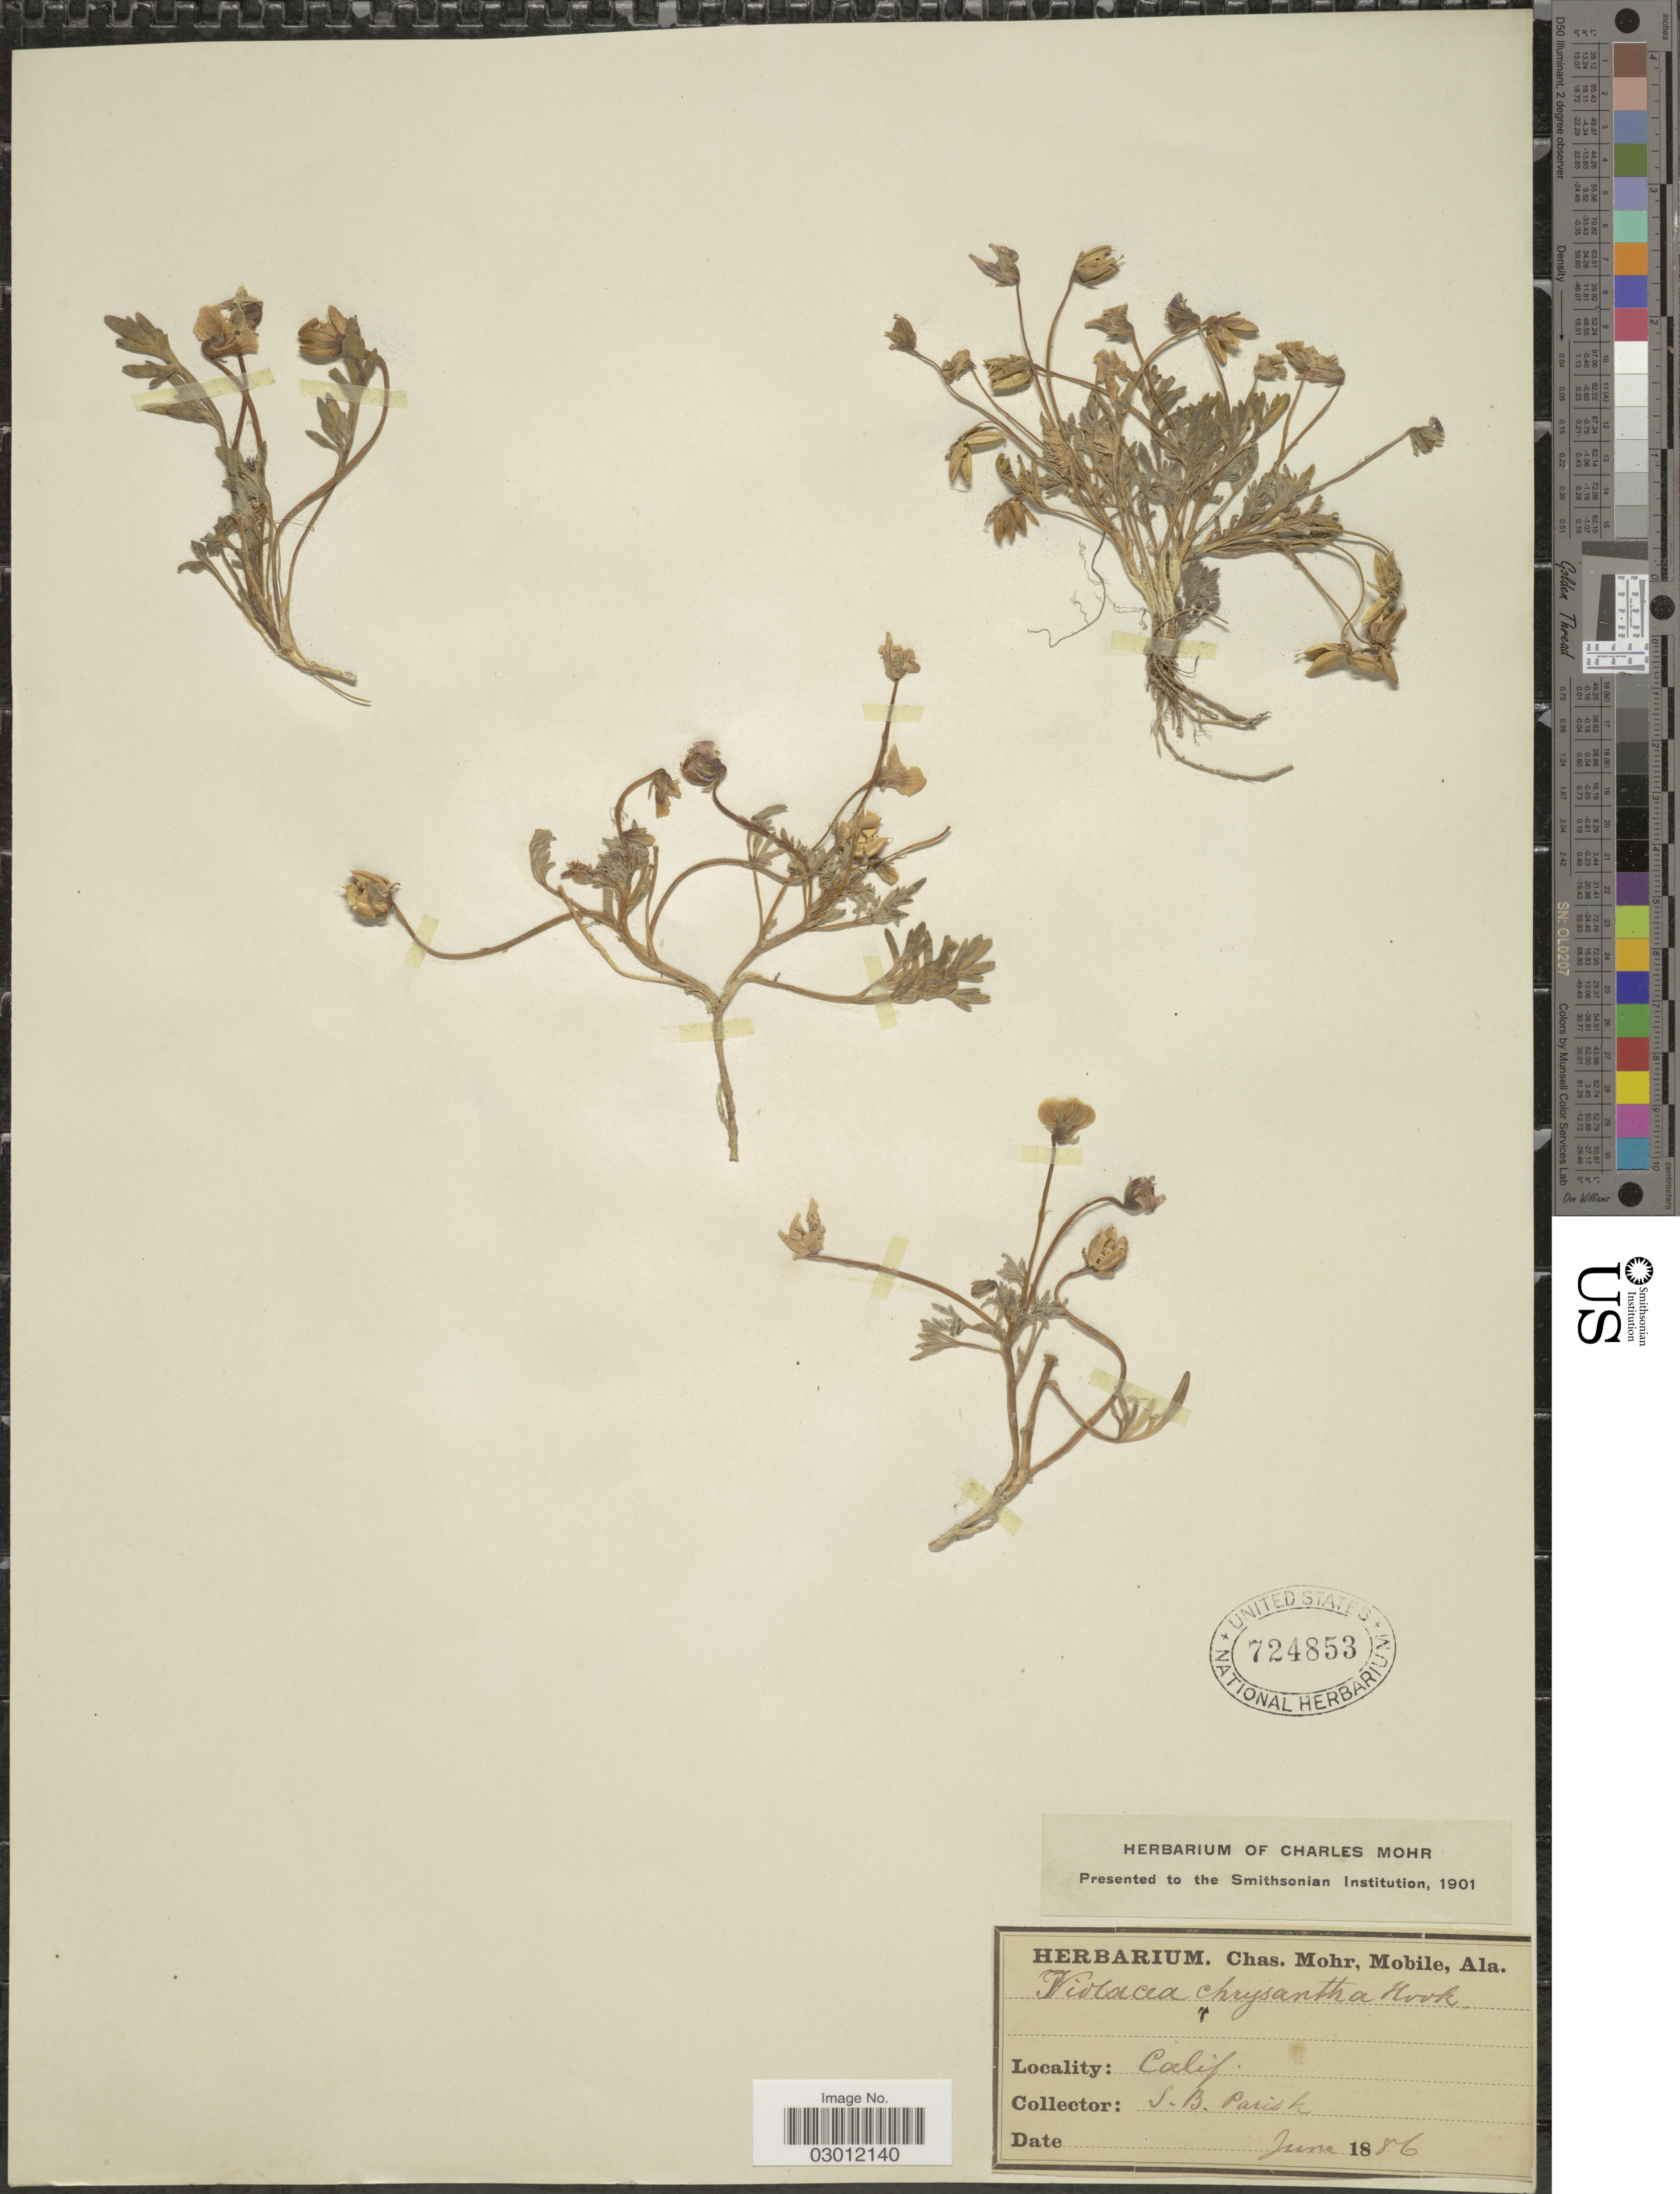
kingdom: Plantae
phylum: Tracheophyta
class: Magnoliopsida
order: Malpighiales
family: Violaceae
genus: Viola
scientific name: Viola x chrysantha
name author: Schrad. ex Rchb.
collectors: S. B. Parish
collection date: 1886-06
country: United States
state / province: California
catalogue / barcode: US 724853